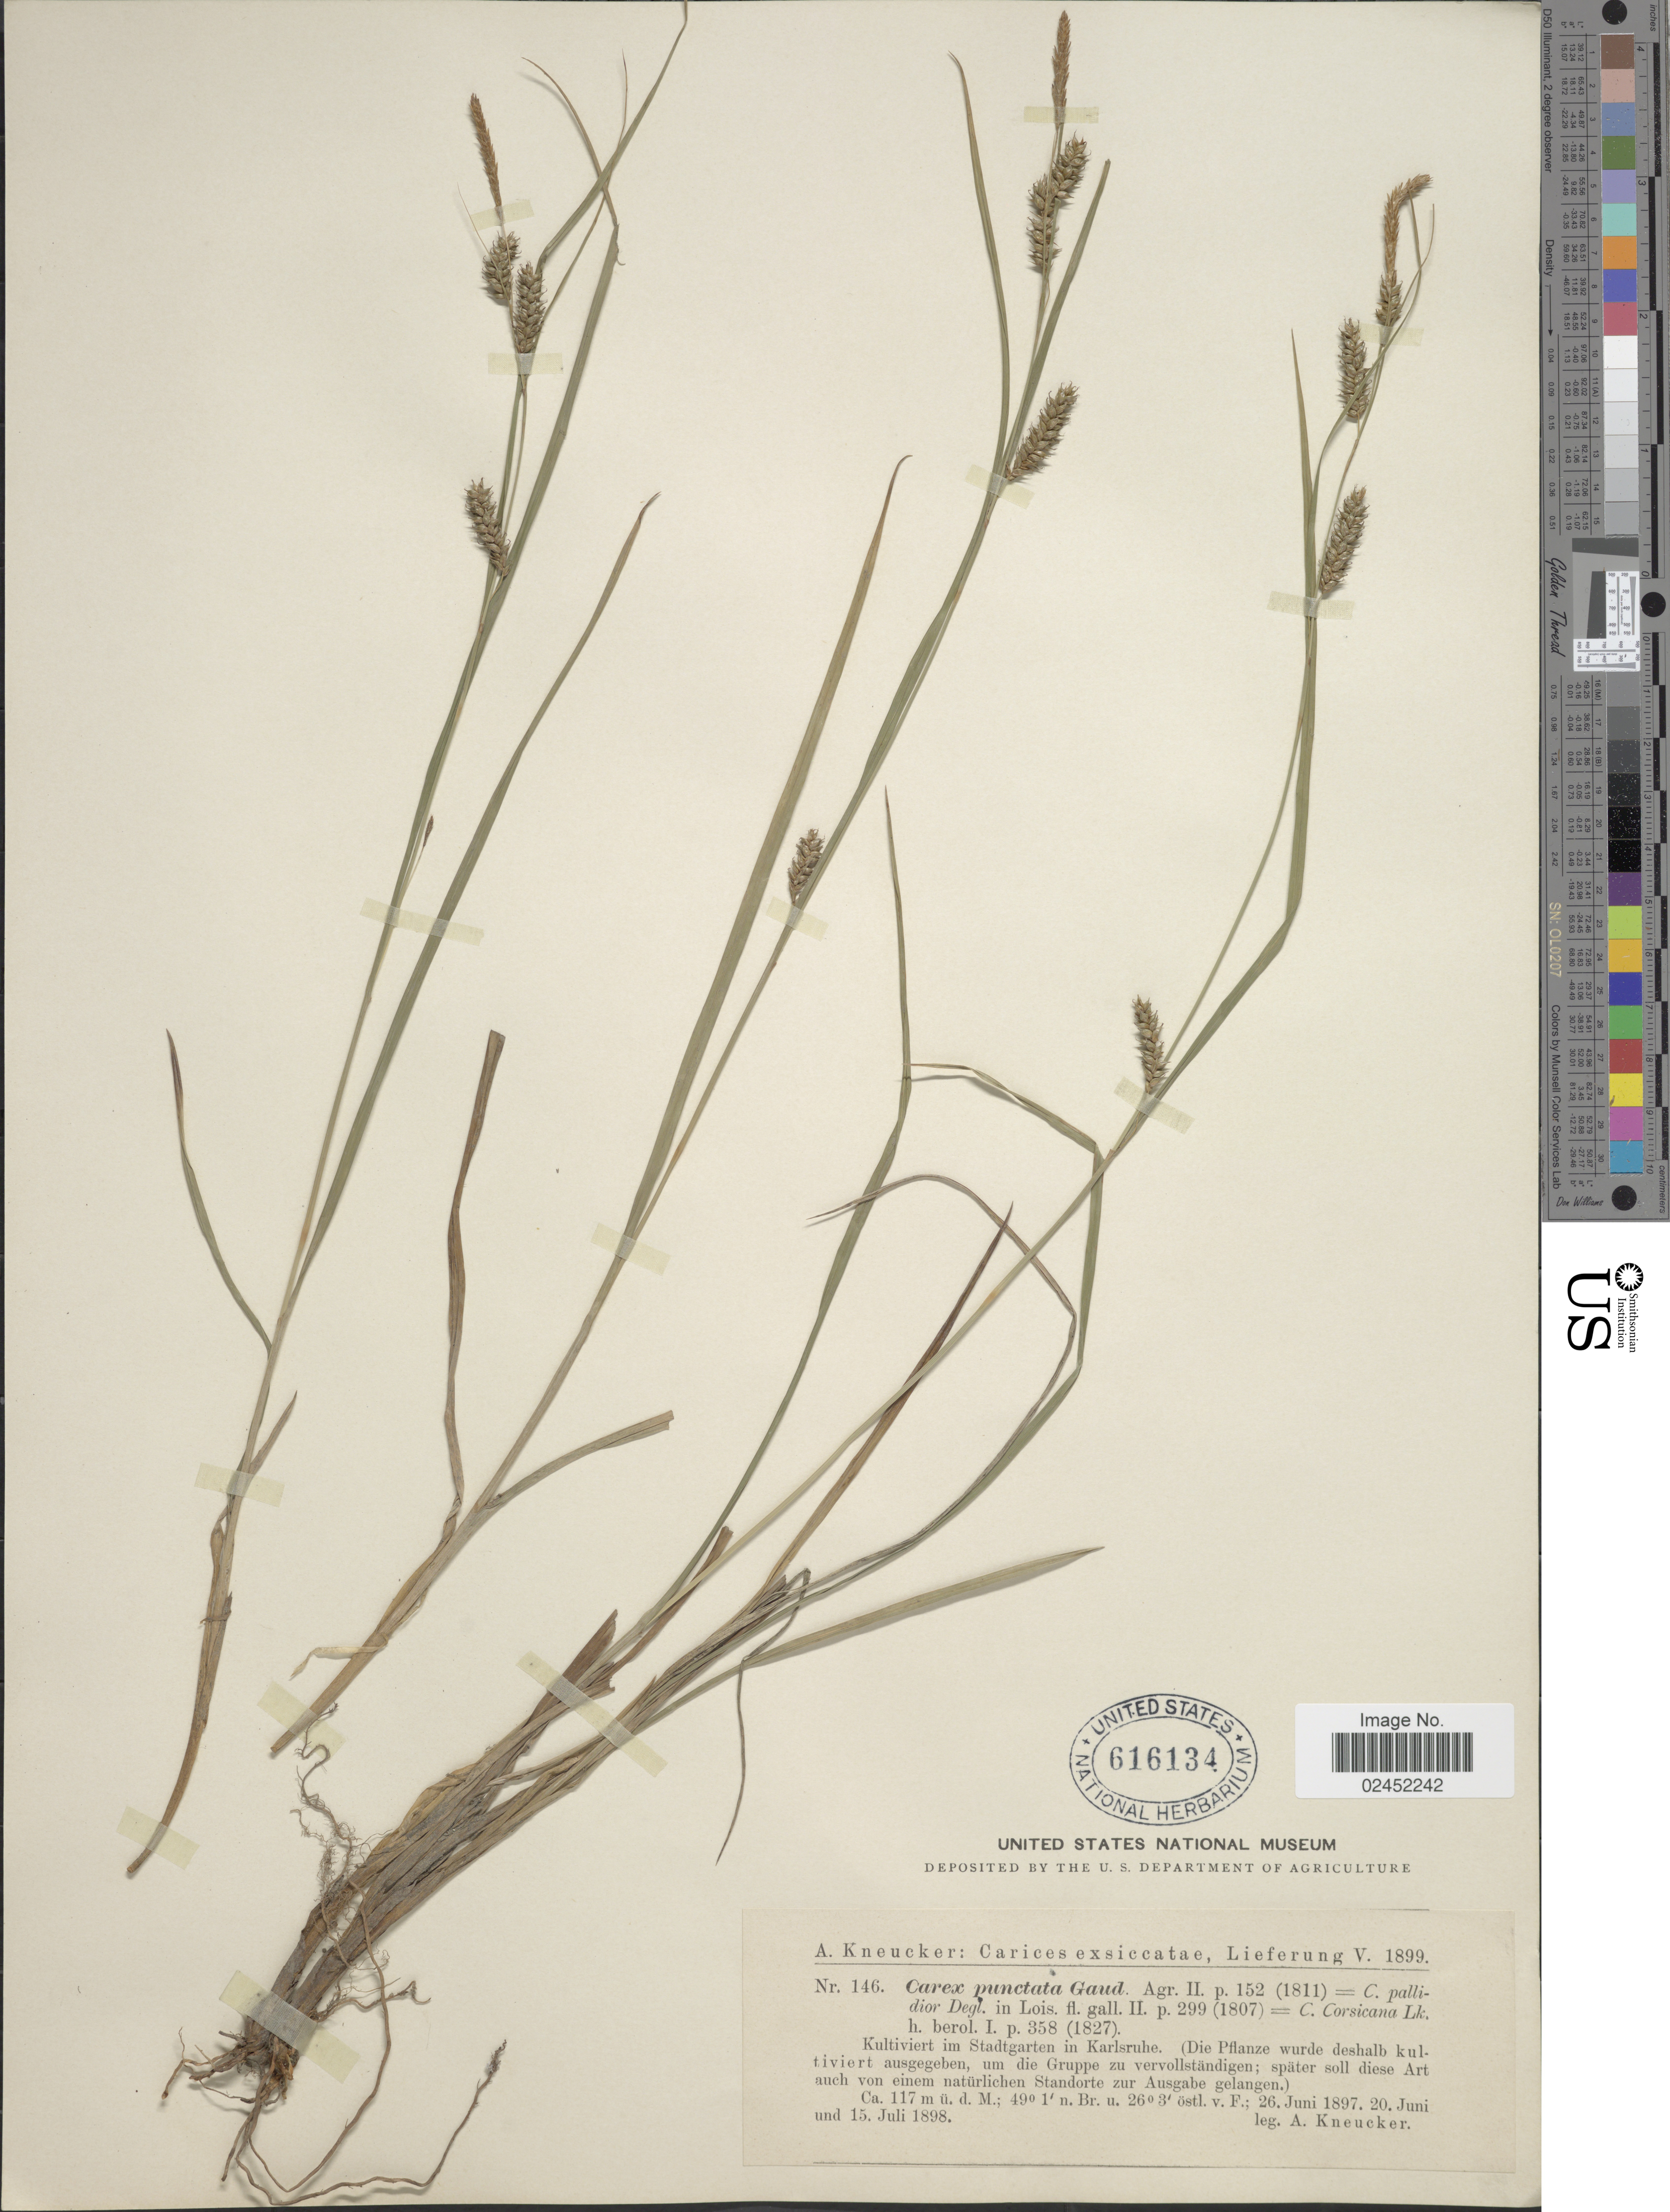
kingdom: Plantae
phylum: Tracheophyta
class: Liliopsida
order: Poales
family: Cyperaceae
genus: Carex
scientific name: Carex punctata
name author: Gaudin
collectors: A. Kneucker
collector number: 146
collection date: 1897-07-26/1898-07-15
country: Germany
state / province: Baden-Württemberg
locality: Kultiviert im Stadtgarten in Karlsruhe. Einem Natrulichen Standorte zur Ausgabe gelangen.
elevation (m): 117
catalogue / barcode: US 616134